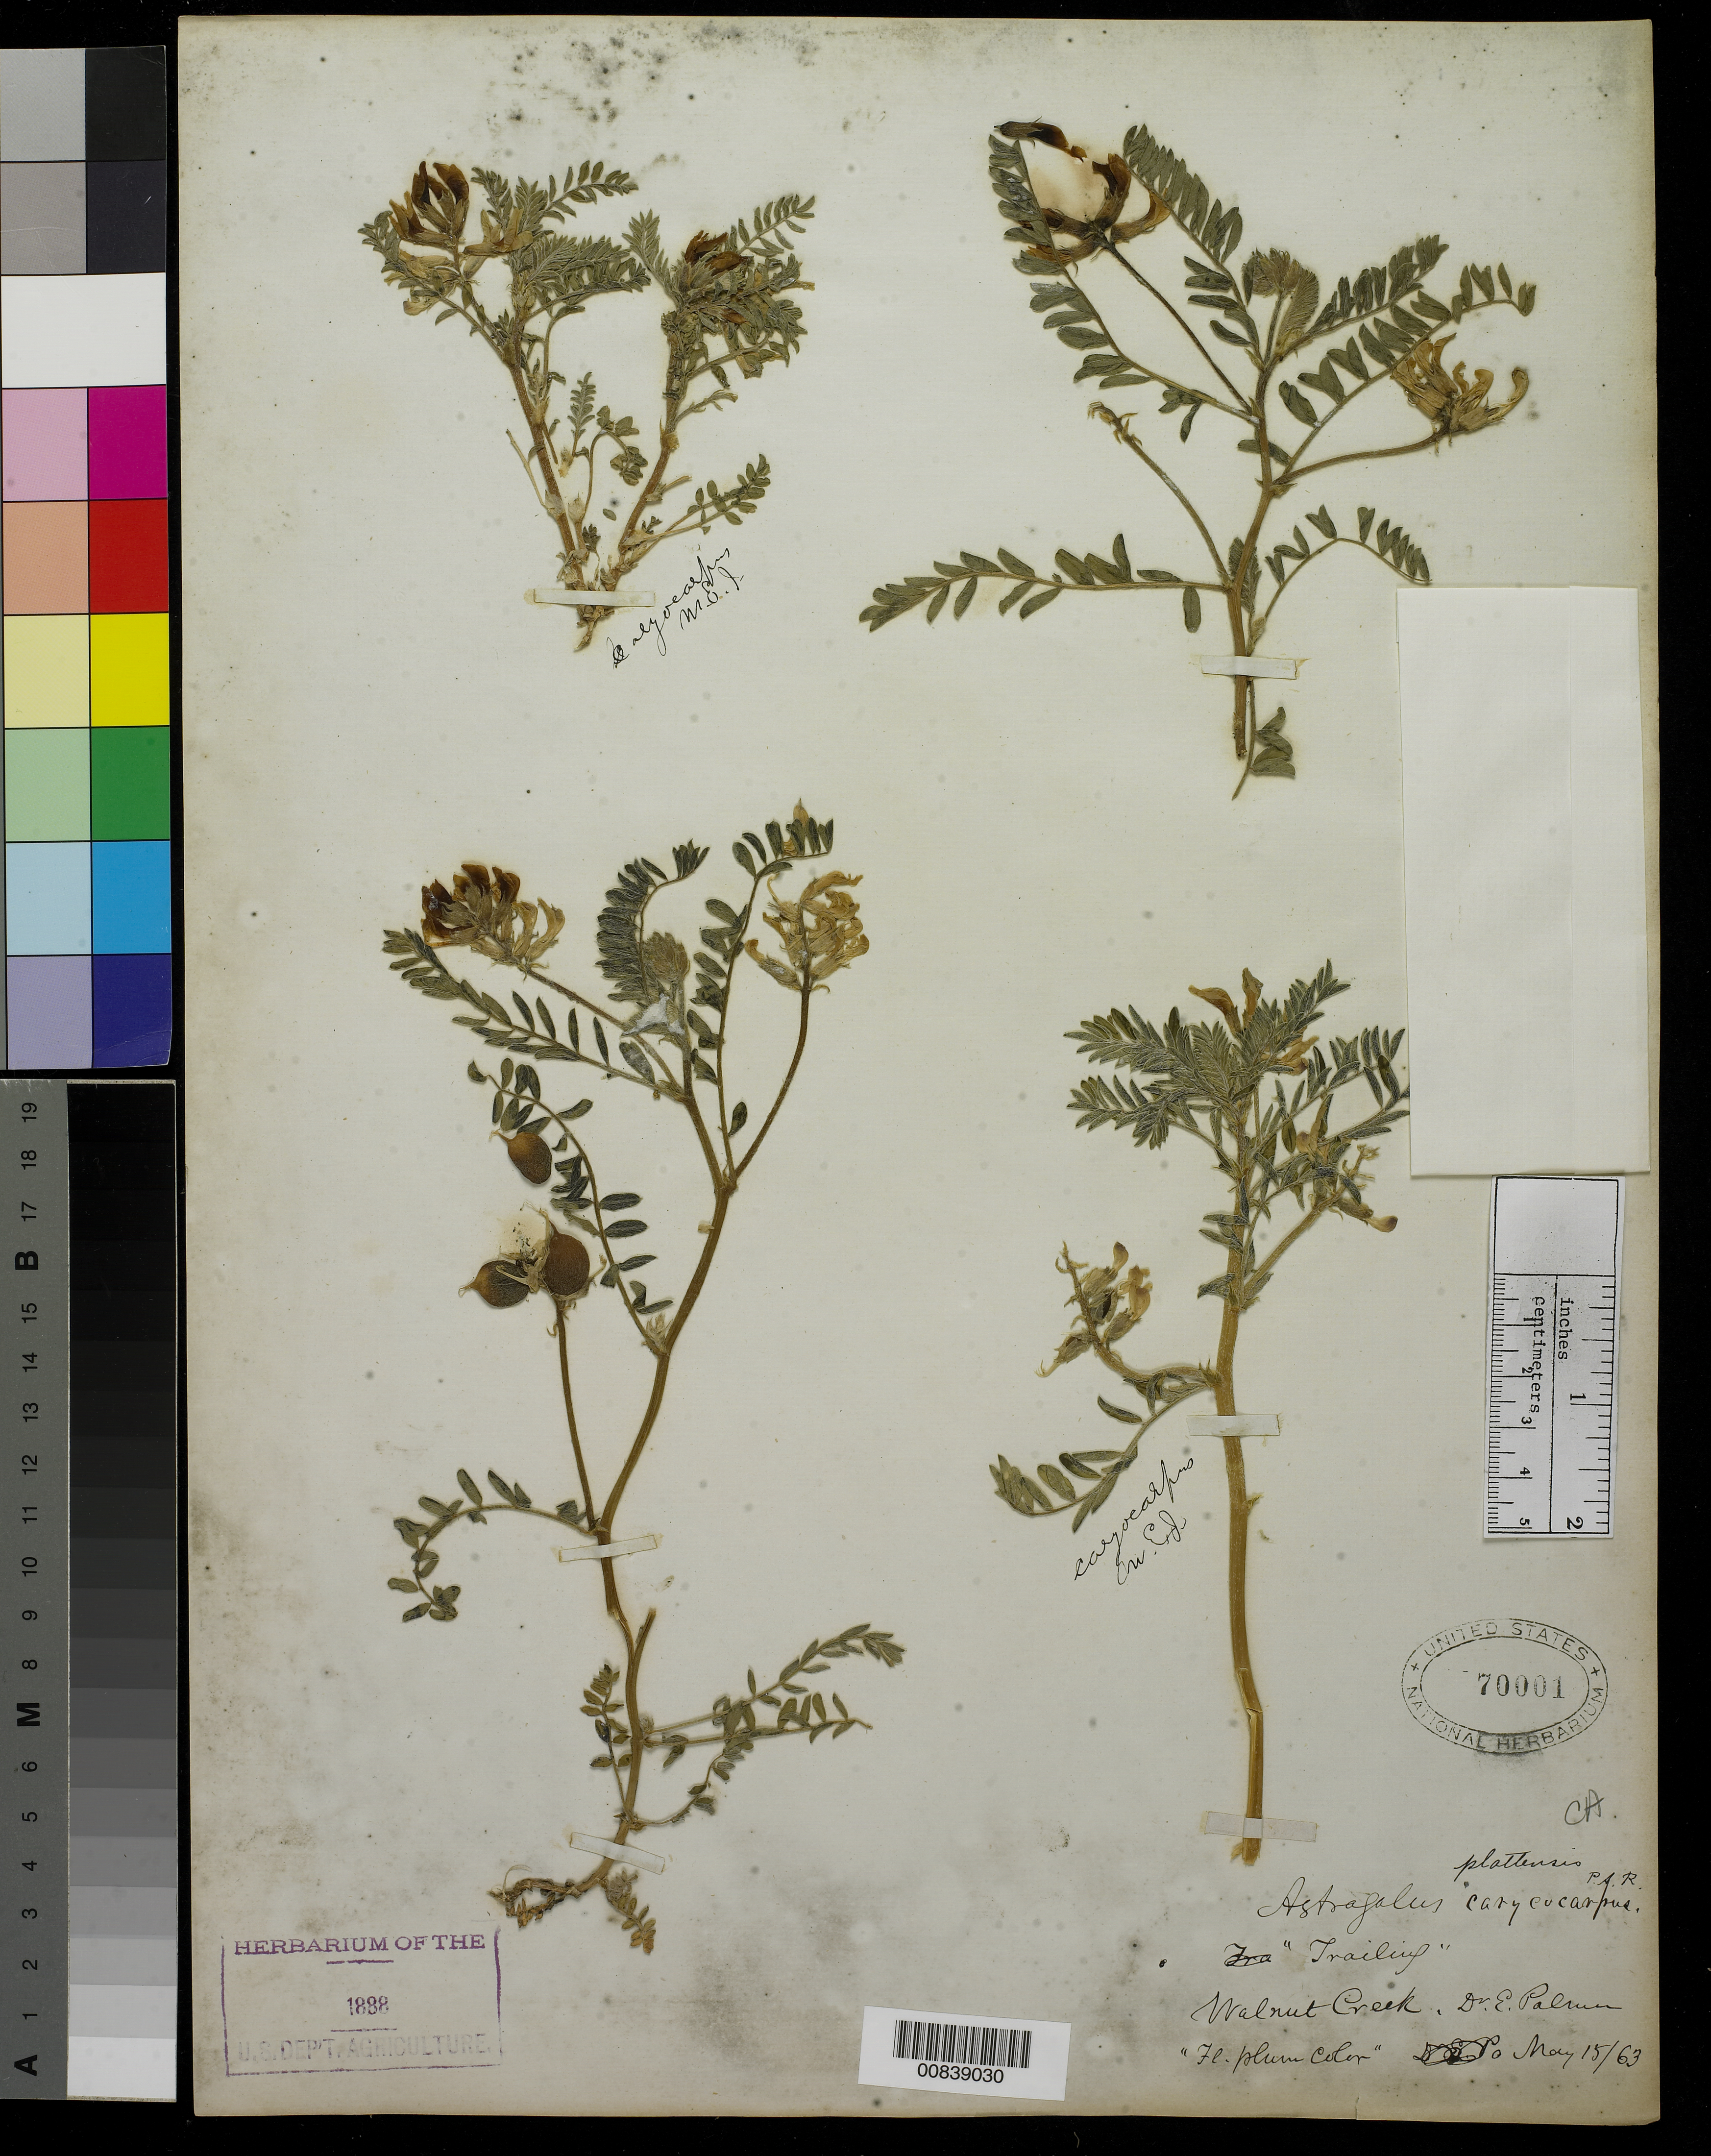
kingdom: Plantae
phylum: Tracheophyta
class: Magnoliopsida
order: Fabales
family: Fabaceae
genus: Astragalus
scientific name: Astragalus plattensis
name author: Nutt. ex Torr. & A. Gray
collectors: E. Palmer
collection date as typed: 15 May 1863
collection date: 1863-05-15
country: United States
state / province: California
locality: Walnut Creek, California.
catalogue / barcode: US 70001